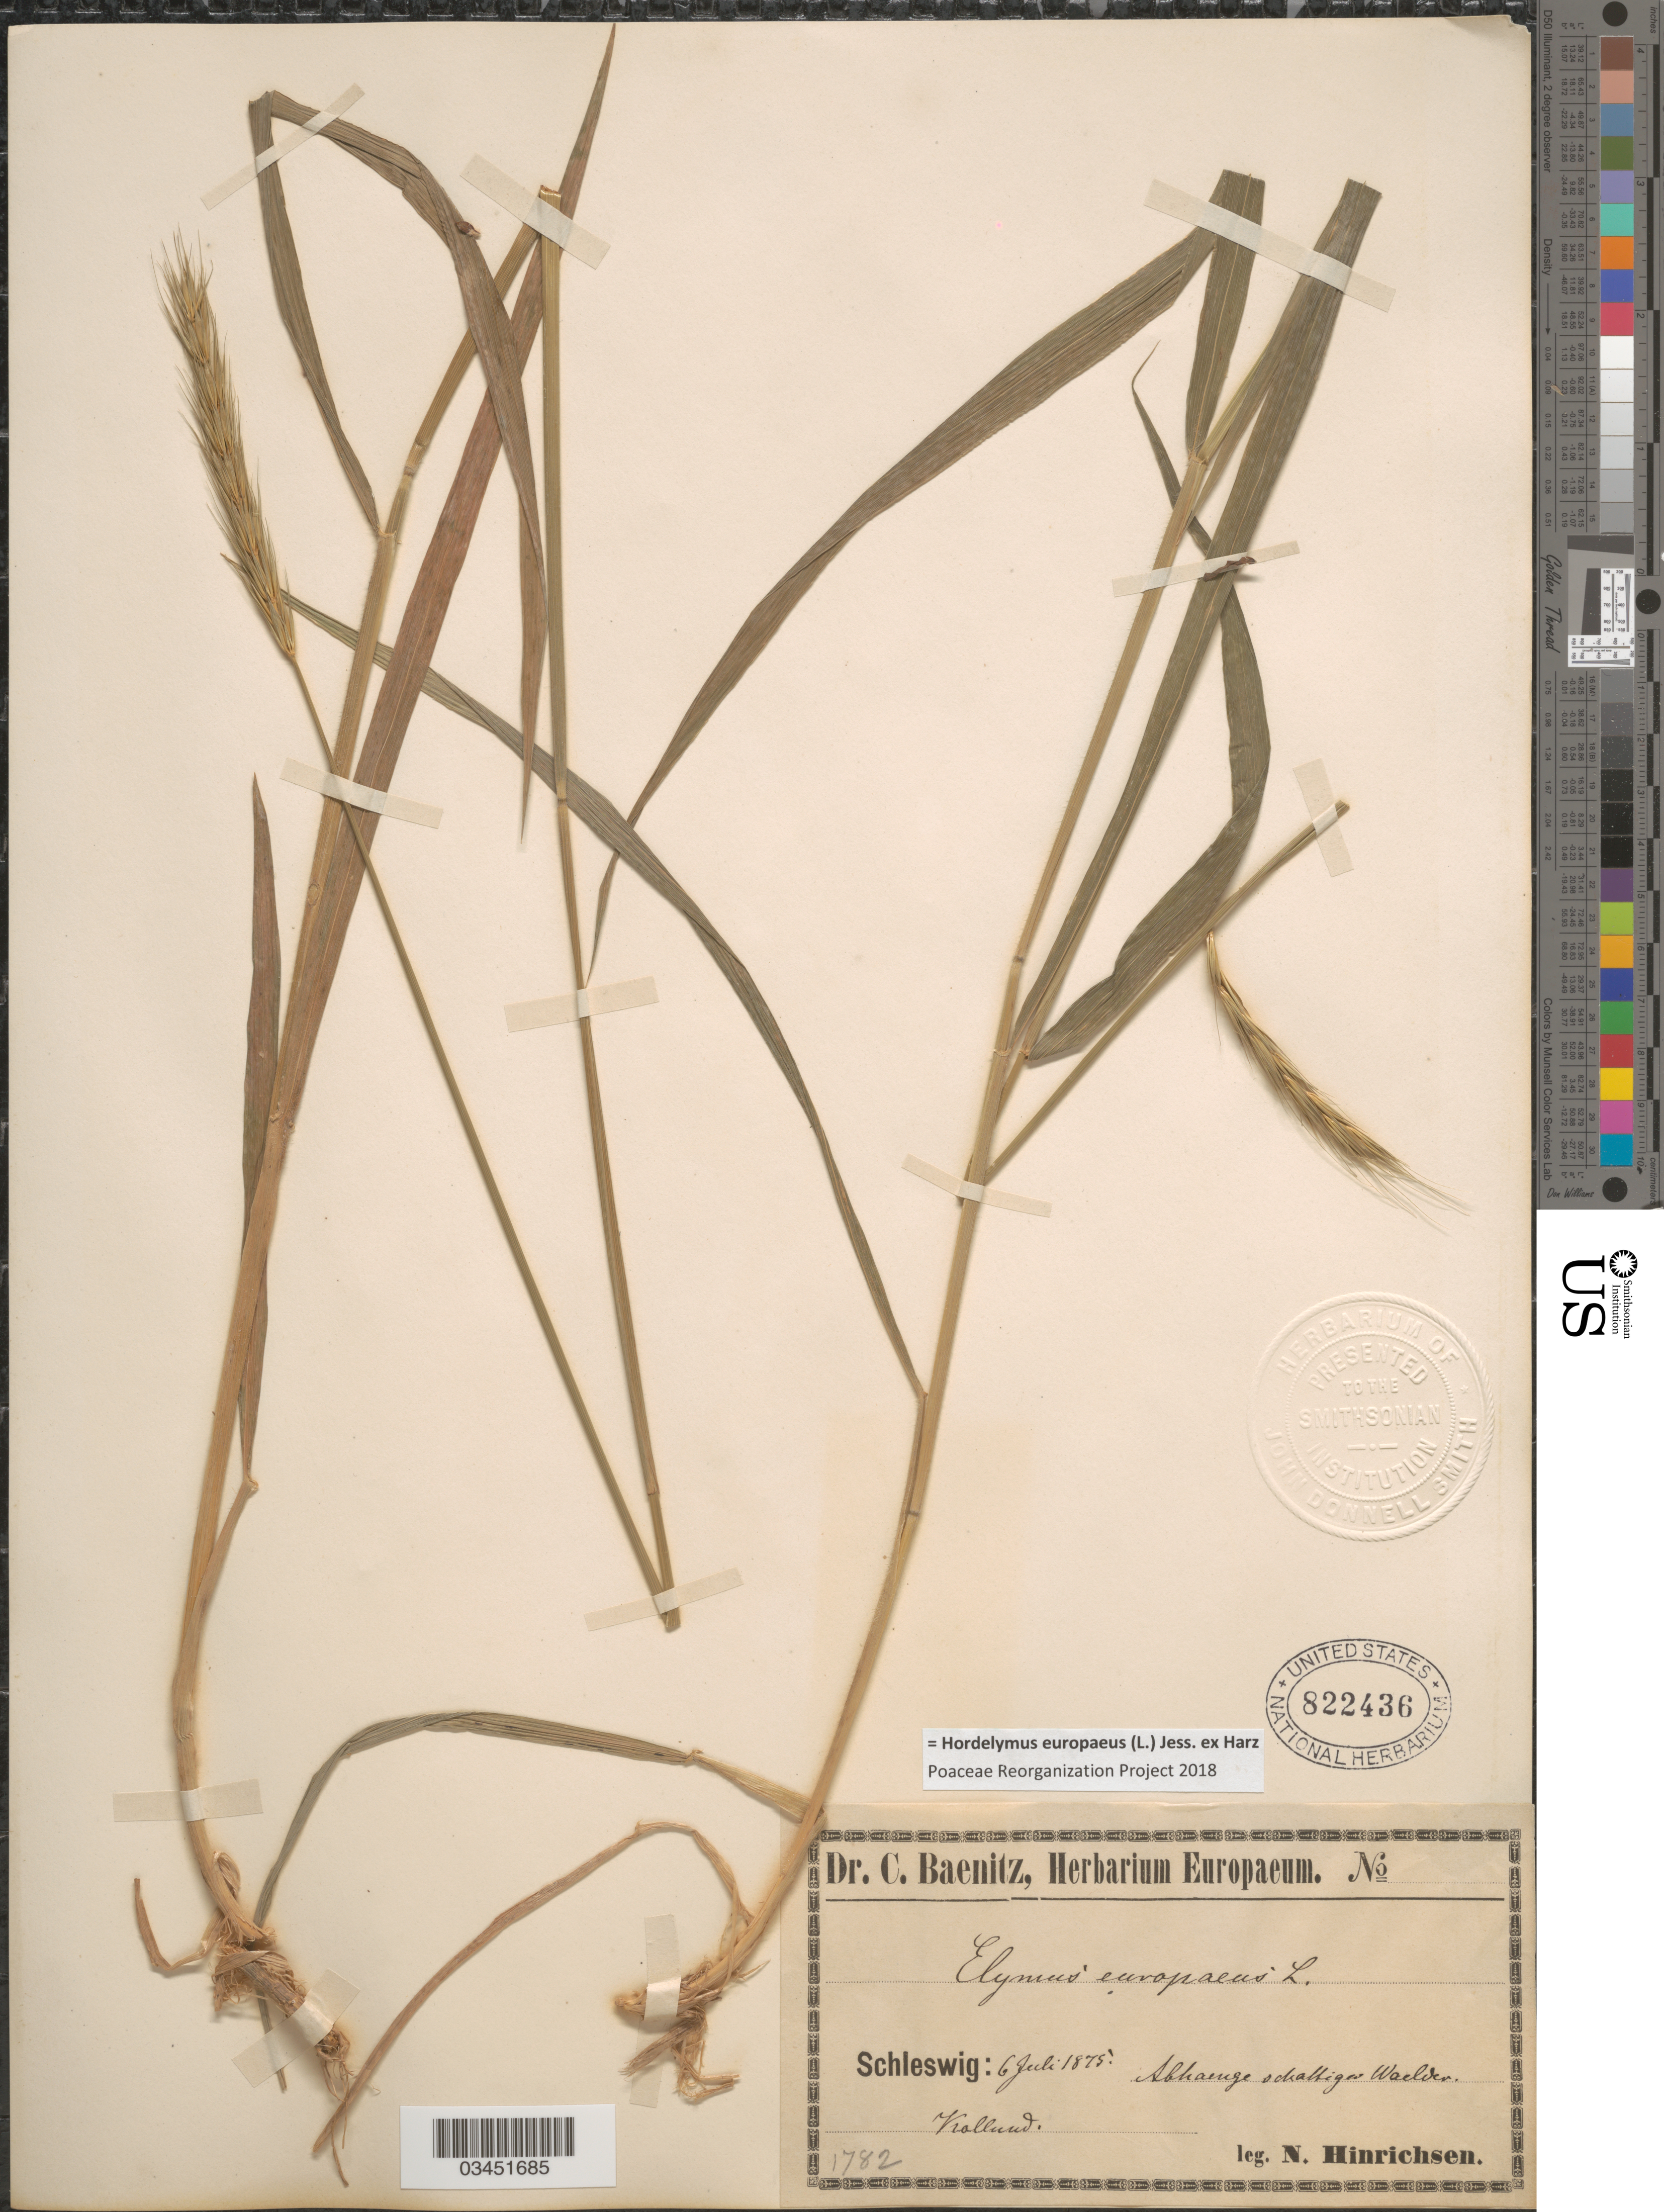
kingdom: Plantae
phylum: Tracheophyta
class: Liliopsida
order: Poales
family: Poaceae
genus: Hordelymus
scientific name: Hordelymus europaeus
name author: (L.) Jess. ex Harz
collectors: N. Hinrichsen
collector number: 1782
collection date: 1875-07-06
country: Germany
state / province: Schleswig-Holstein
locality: Schleswig: Abhange schattigen Waelden. Kollund.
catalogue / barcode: US 822436